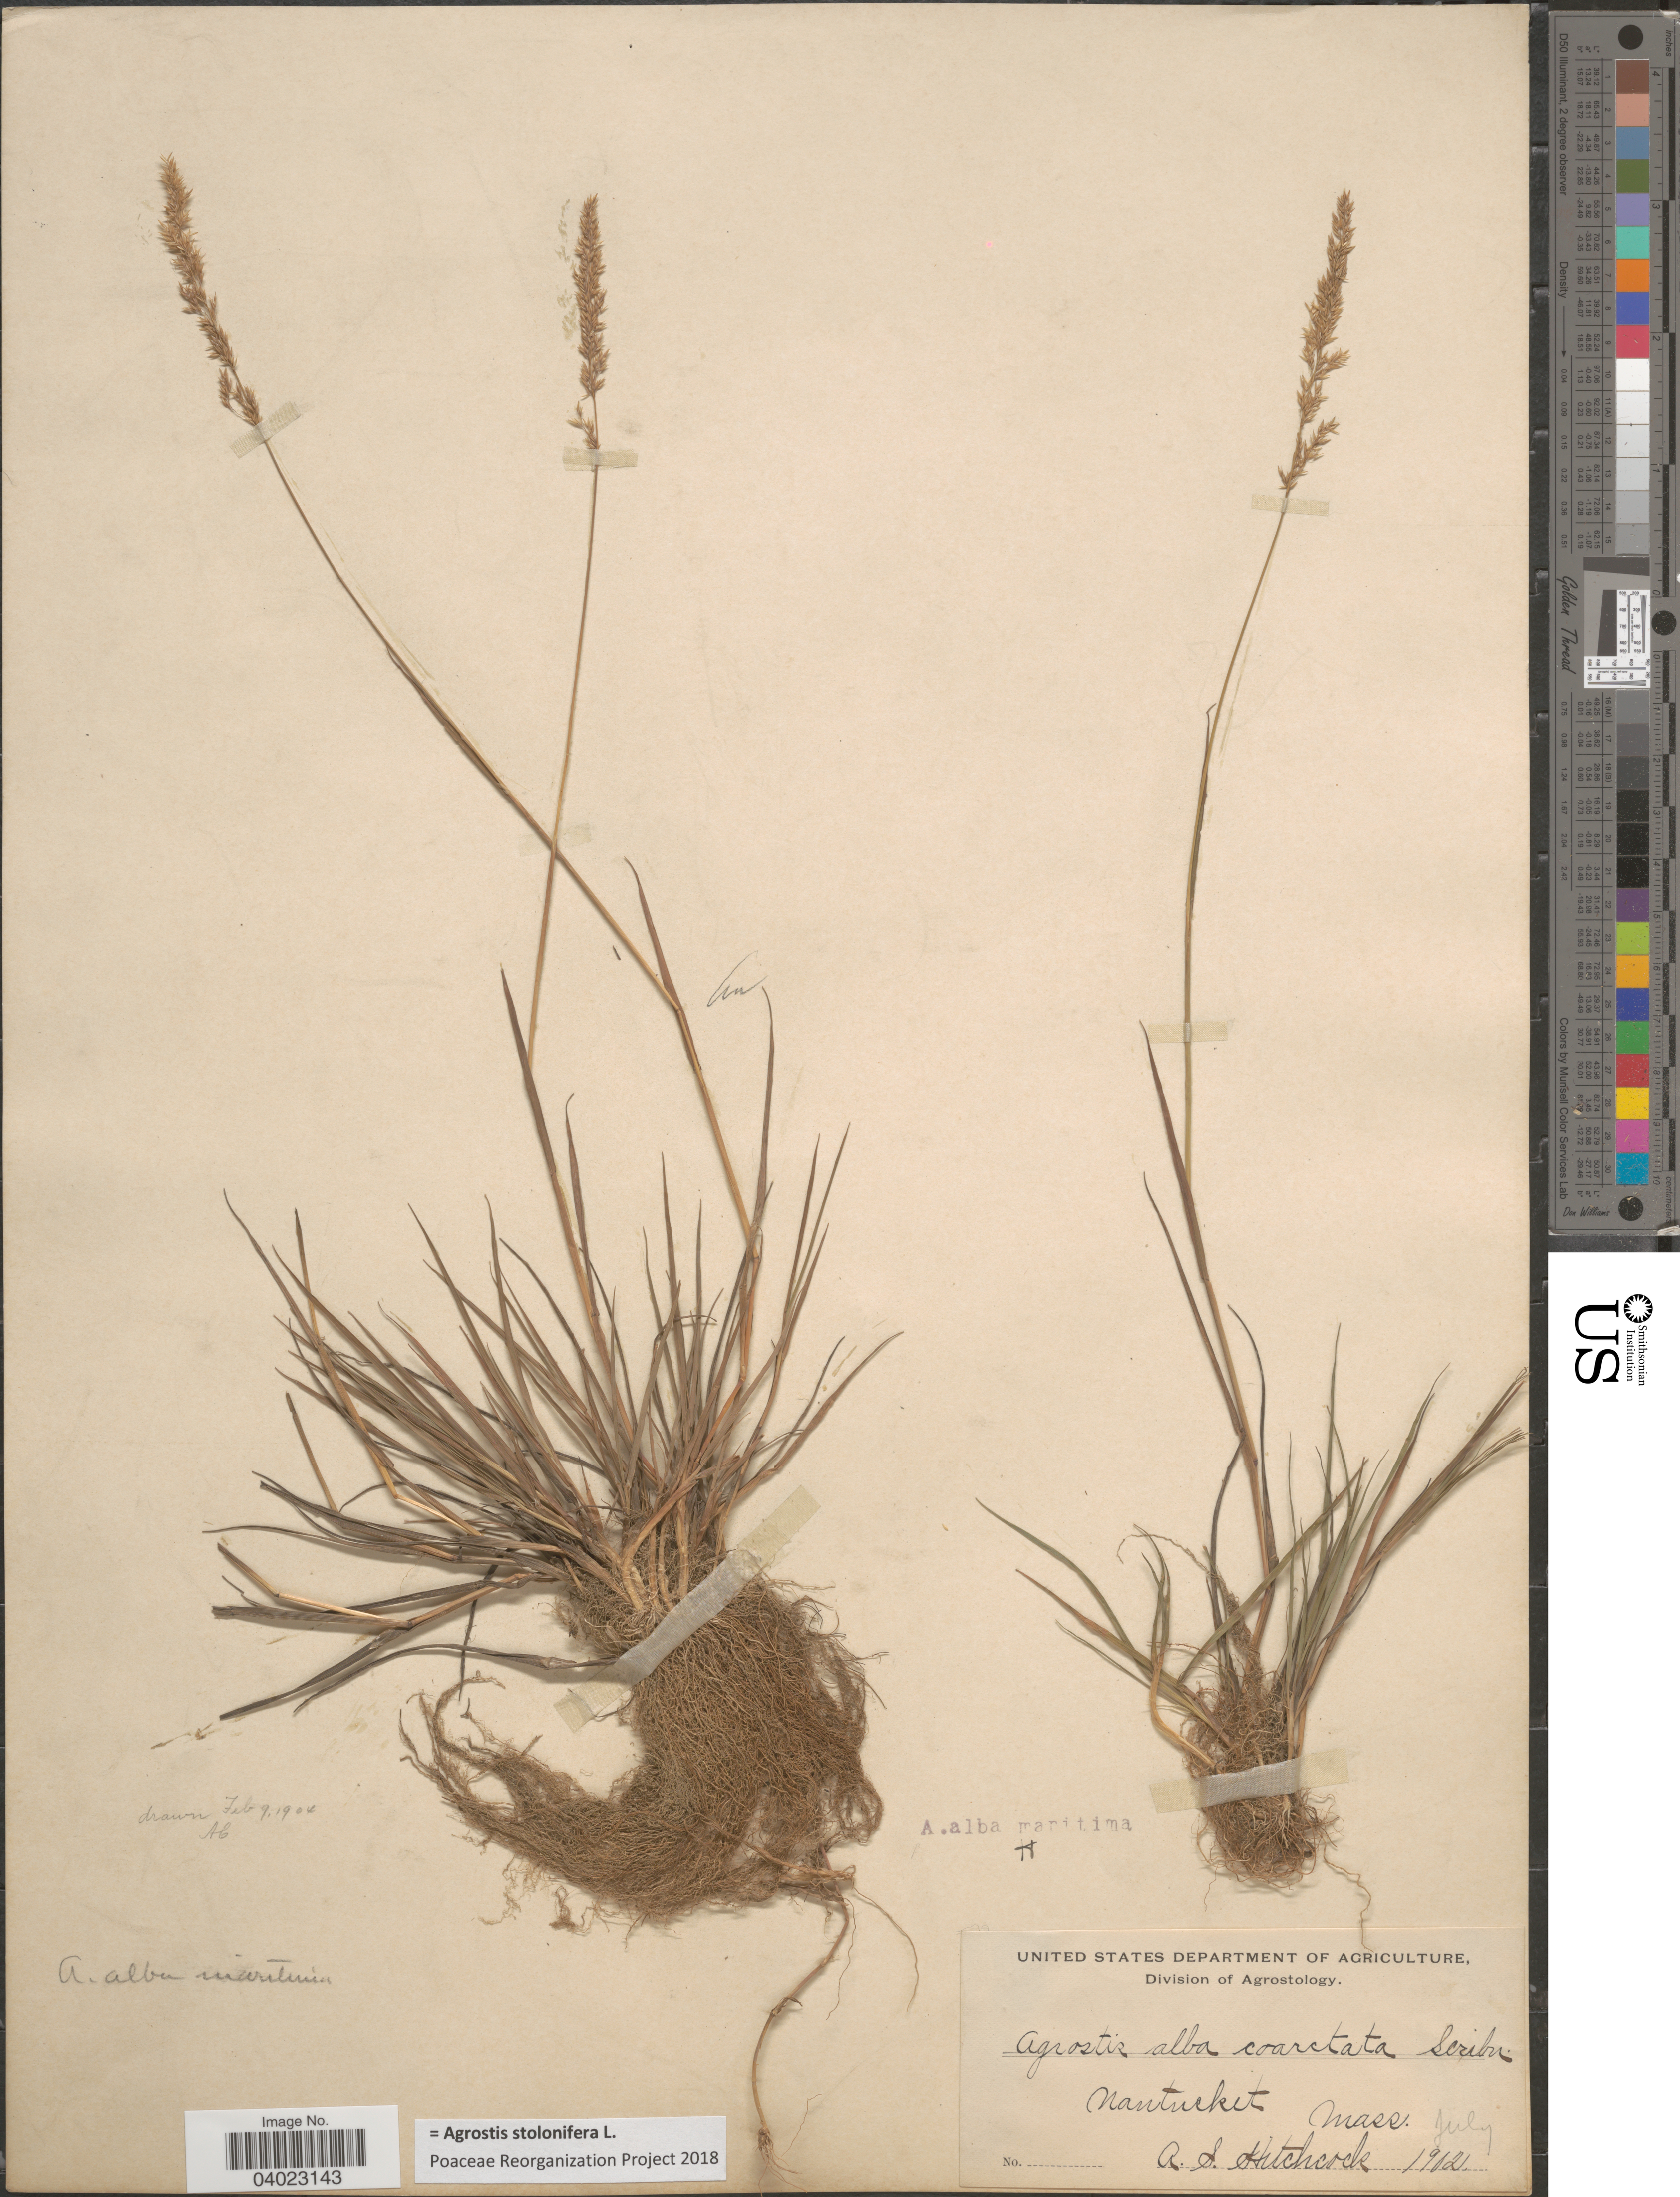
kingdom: Plantae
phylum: Tracheophyta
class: Liliopsida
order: Poales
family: Poaceae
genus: Agrostis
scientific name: Agrostis stolonifera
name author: L.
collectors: A. S. Hitchcock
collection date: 1902-07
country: United States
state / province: Massachusetts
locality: Nantucket.